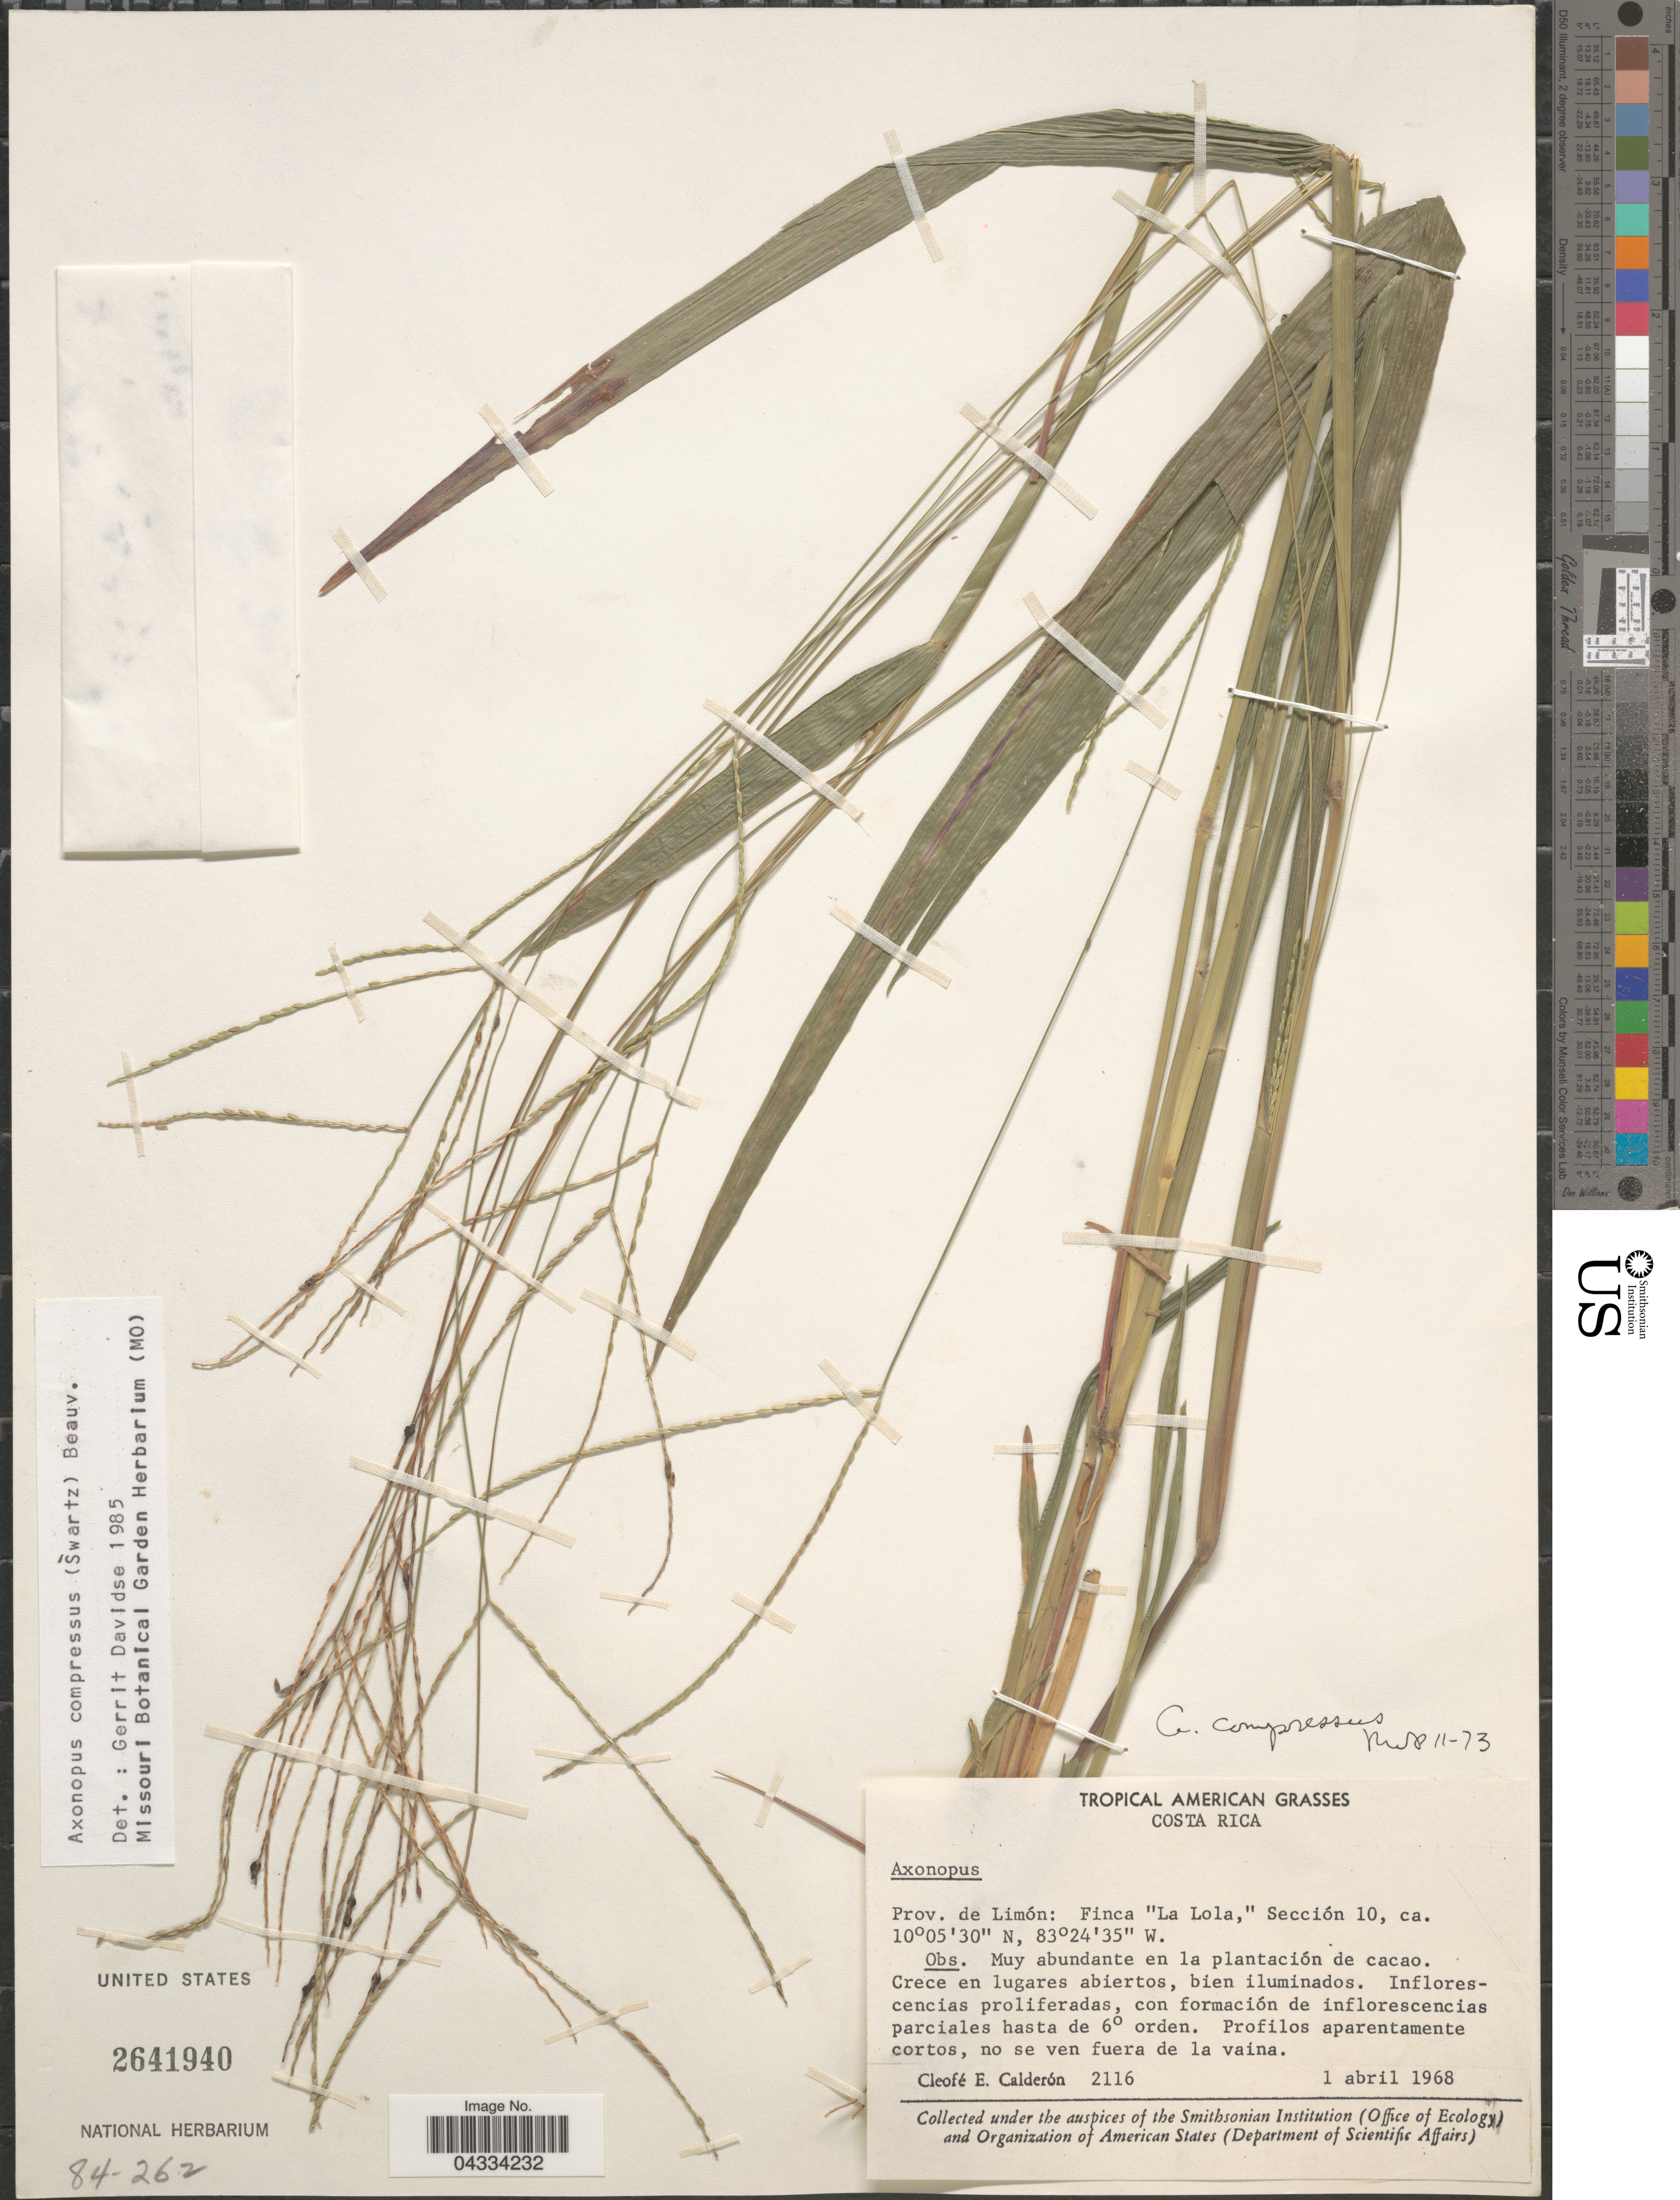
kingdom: Plantae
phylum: Tracheophyta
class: Liliopsida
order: Poales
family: Poaceae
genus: Axonopus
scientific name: Axonopus compressus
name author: (Sw.) P. Beauv.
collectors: C. E. Calderón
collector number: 2116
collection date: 1968-04-01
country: Costa Rica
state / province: Limón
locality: Finca "La Lola," Sección 10.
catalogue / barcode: US 2641940